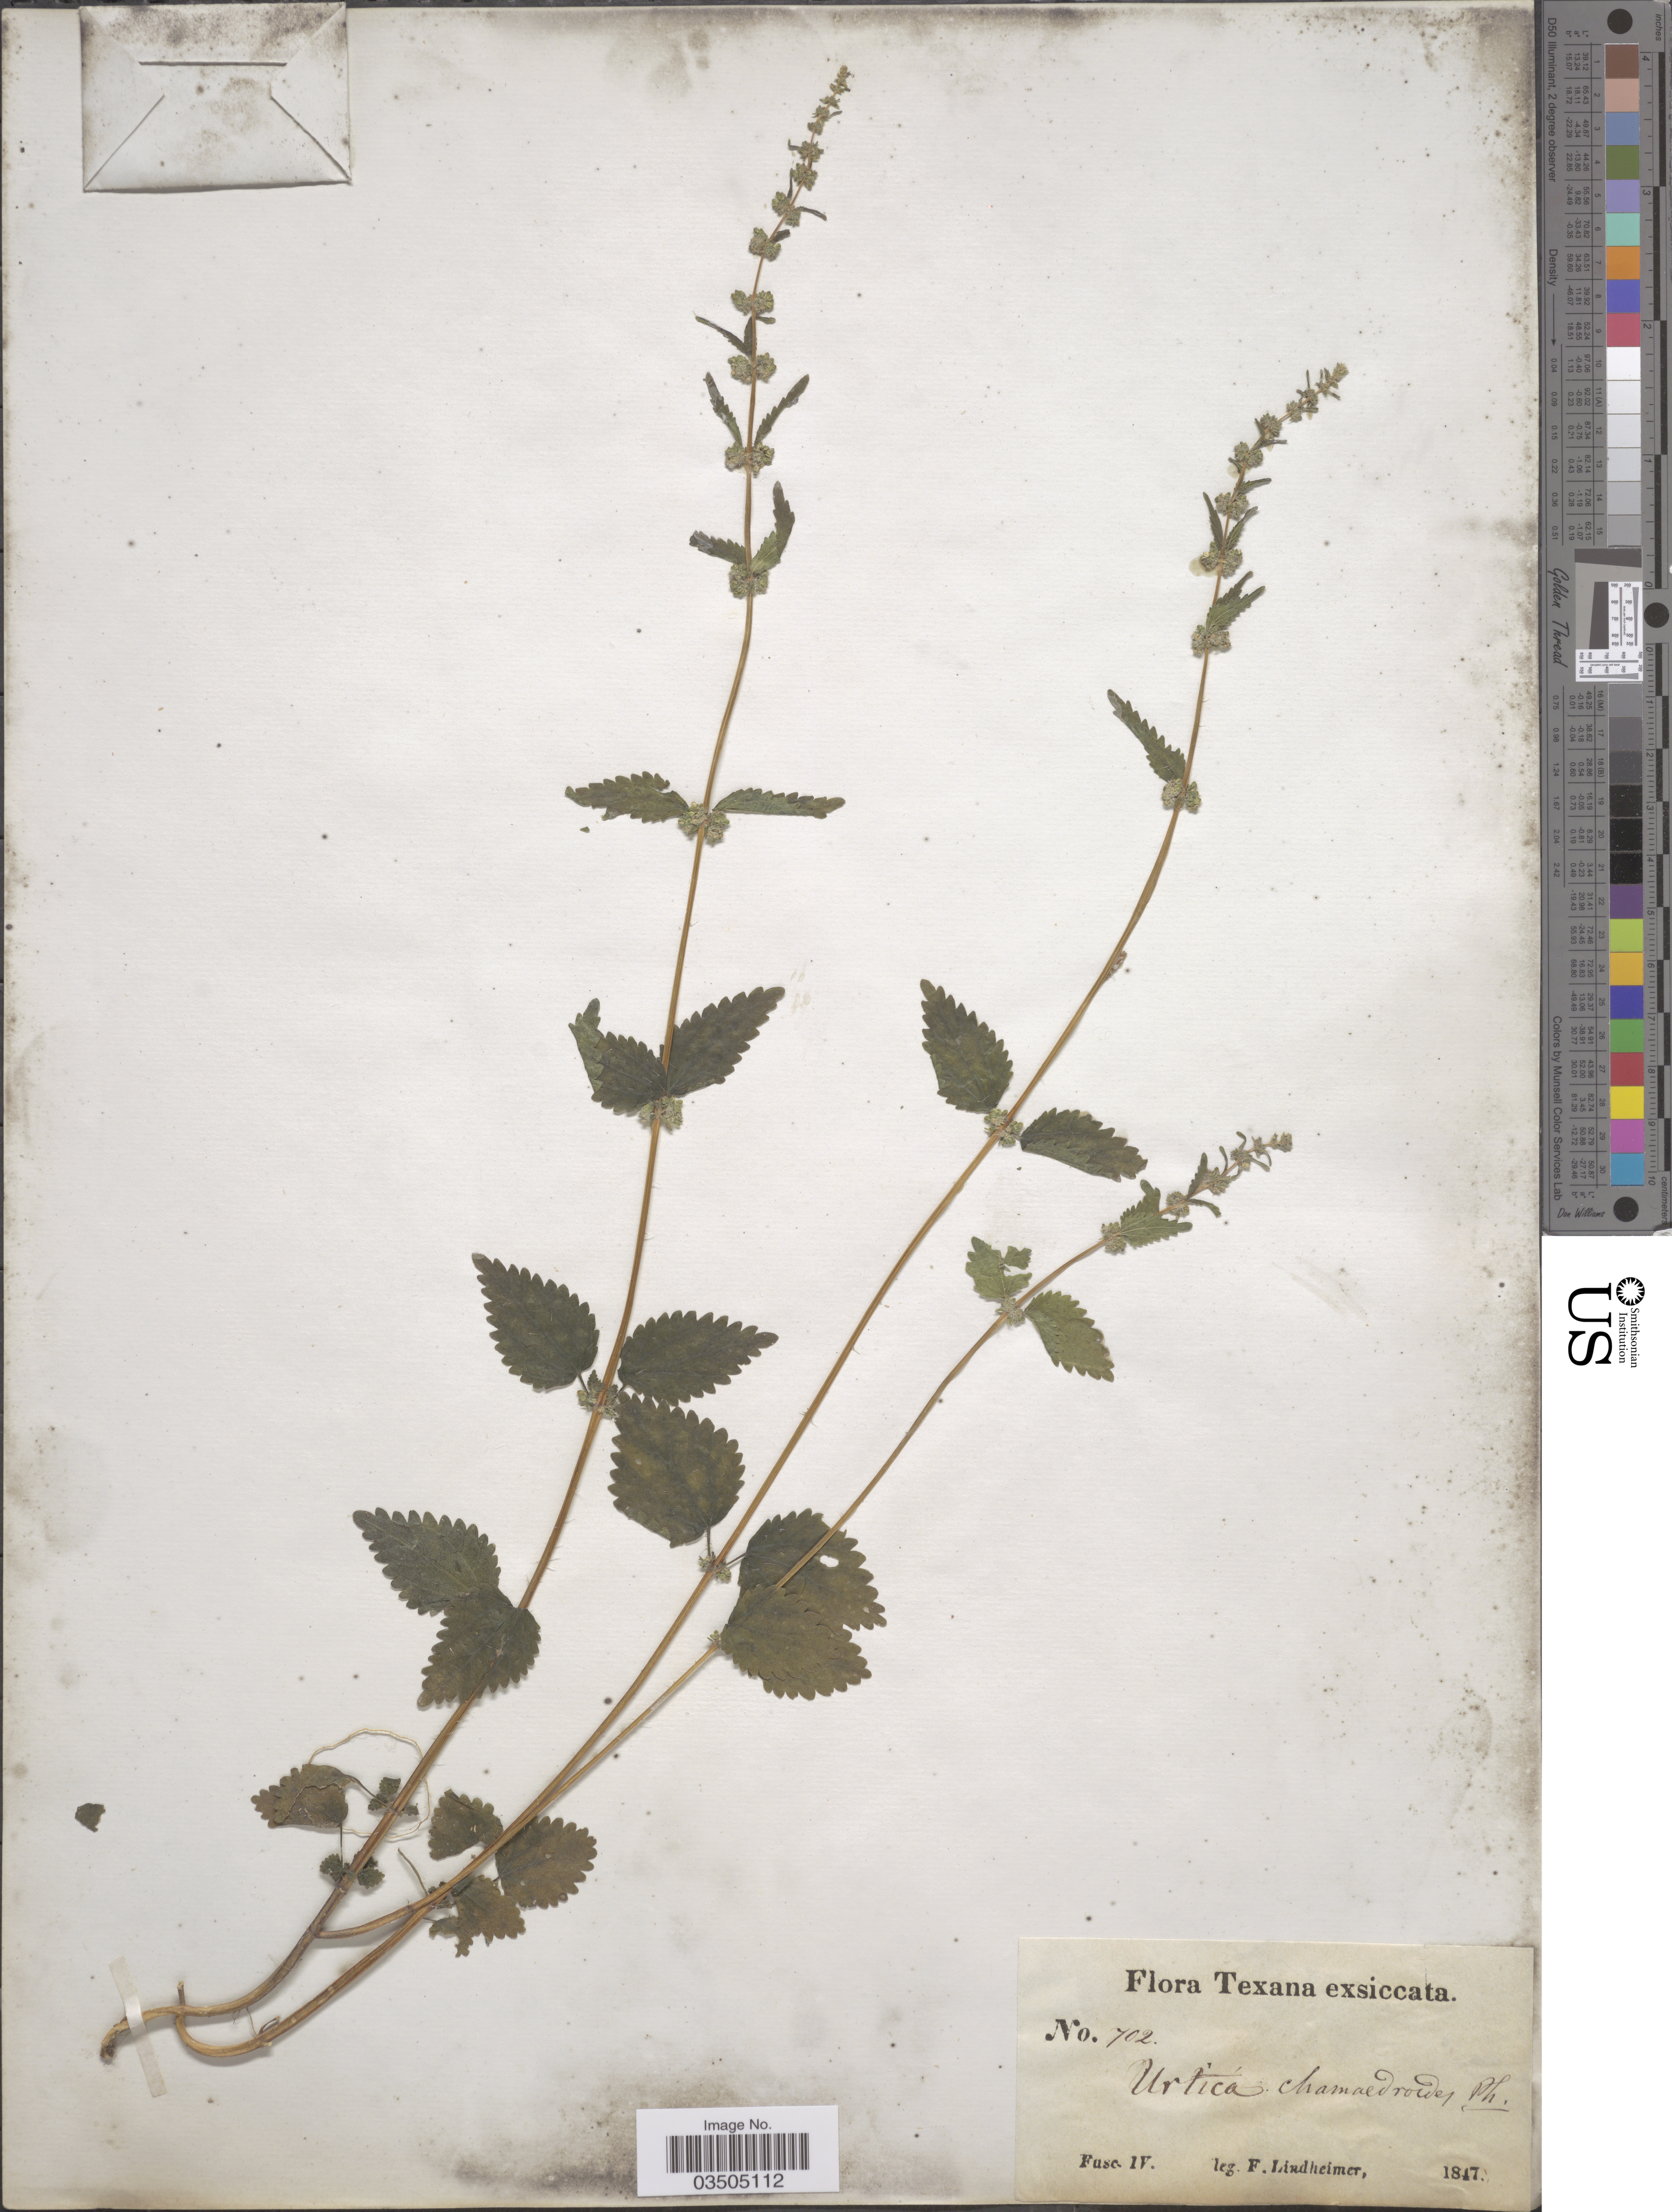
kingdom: Plantae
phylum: Tracheophyta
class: Magnoliopsida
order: Rosales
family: Urticaceae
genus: Urtica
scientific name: Urtica chamaedryoides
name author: Pursh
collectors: F. Lindheimer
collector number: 702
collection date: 1847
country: United States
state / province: Texas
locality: Fasc I.?